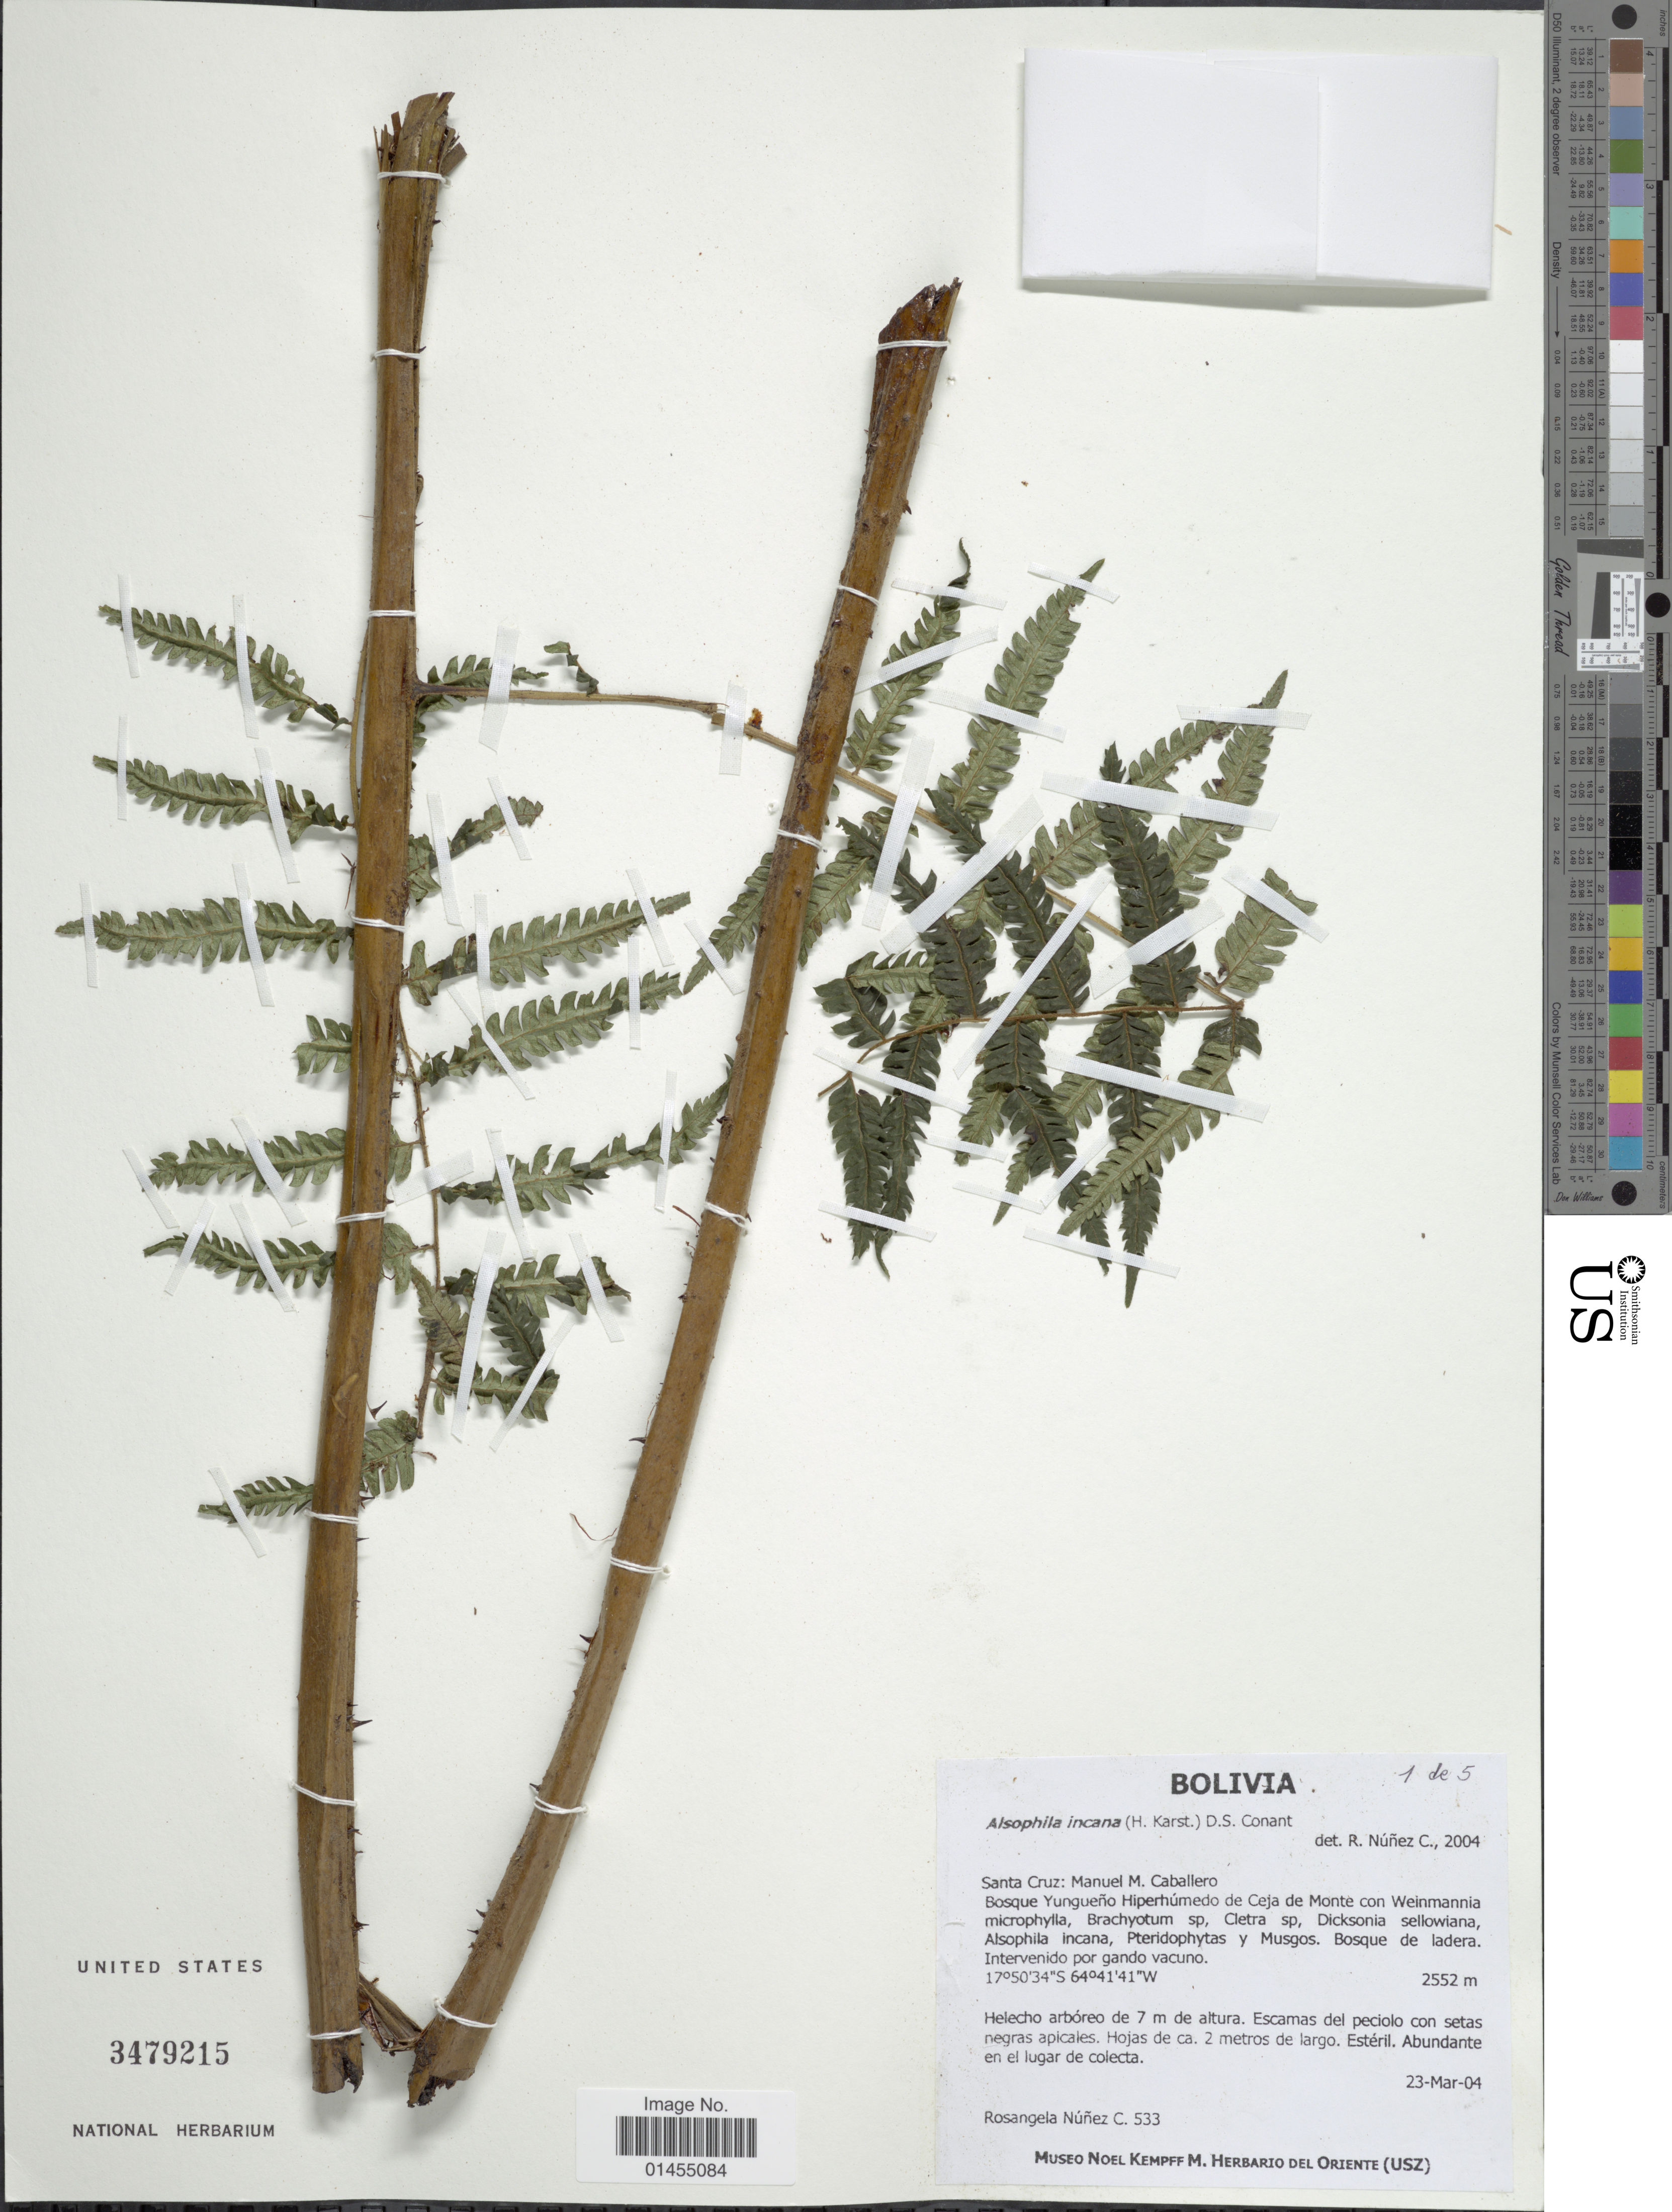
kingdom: Plantae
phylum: Tracheophyta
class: Polypodiopsida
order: Cyatheales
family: Cyatheaceae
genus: Alsophila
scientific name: Alsophila incana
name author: (H. Karst.) D.S. Conant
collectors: R. Núñez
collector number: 533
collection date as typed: Transcribed d/m/y: 23/3/4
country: Bolivia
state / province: Santa Cruz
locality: Manuel M. Caballero. Bosque Yungueño Hiperhúmedo de Ceja de Monte con Weinmannia microphylla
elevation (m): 2552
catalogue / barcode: US 3479215